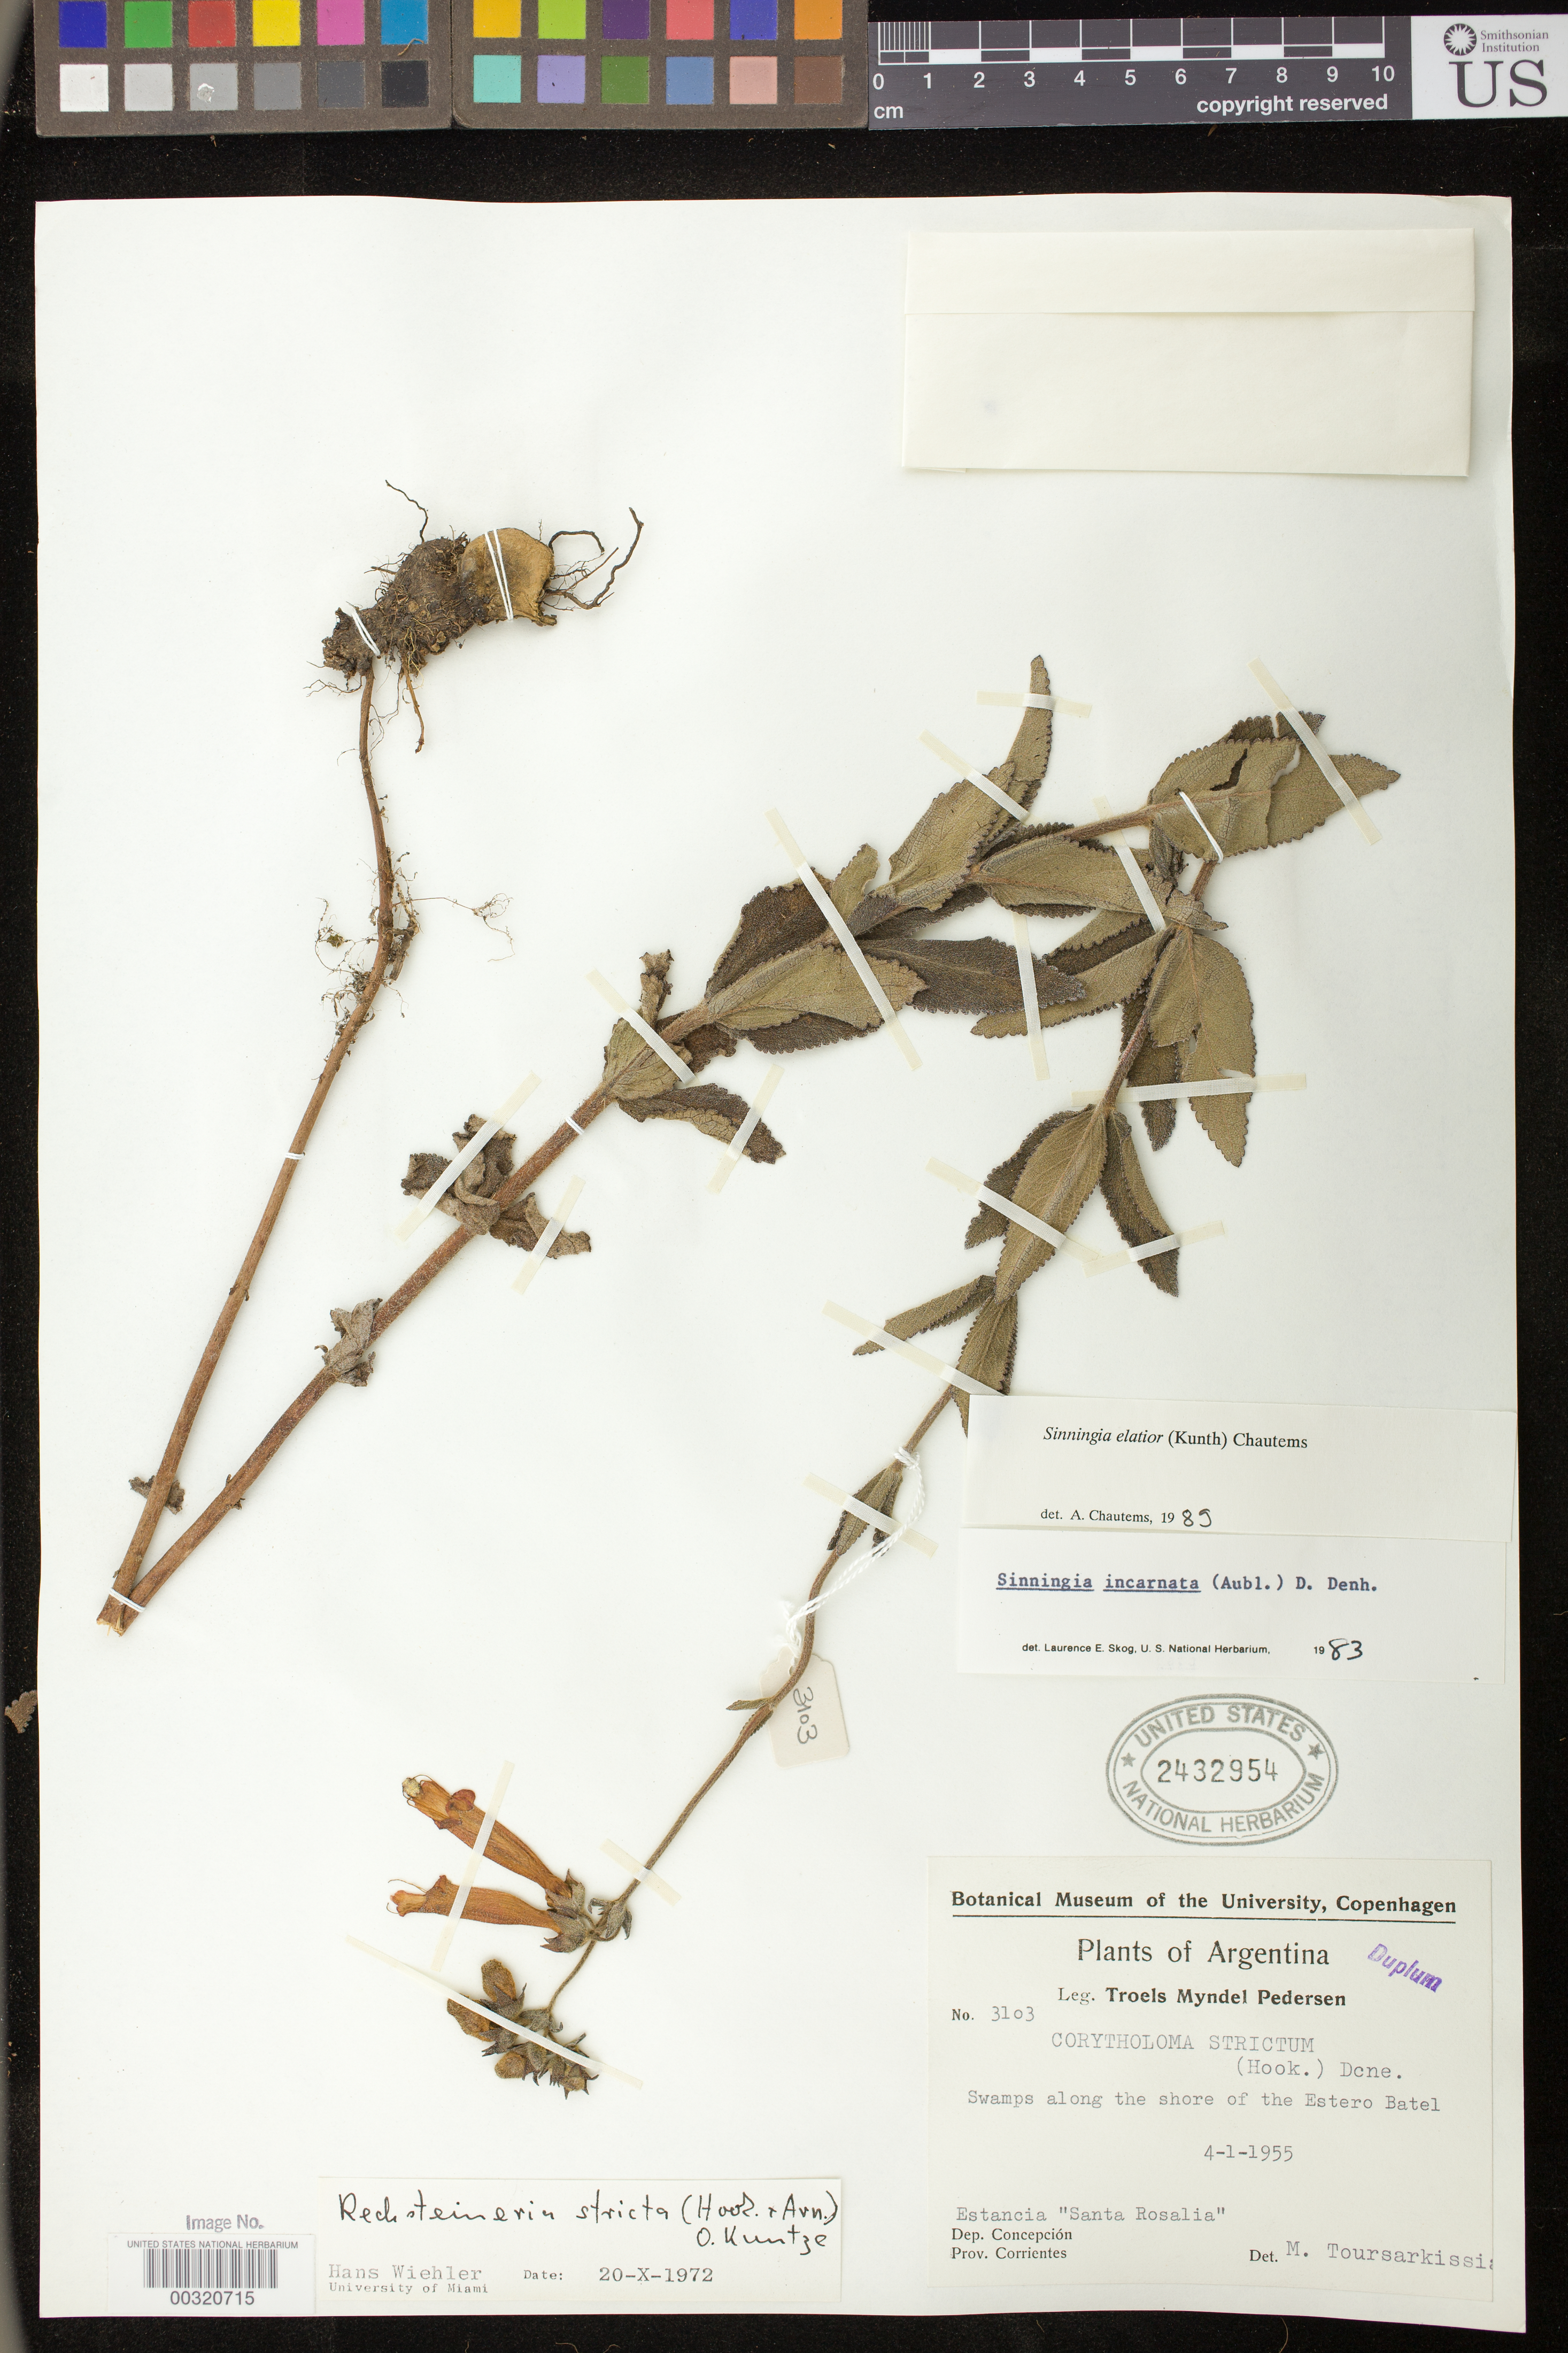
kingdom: Plantae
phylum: Tracheophyta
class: Magnoliopsida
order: Lamiales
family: Gesneriaceae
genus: Sinningia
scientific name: Sinningia elatior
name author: (Kunth) Chautems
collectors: T. M. Pedersen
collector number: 3103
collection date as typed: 04 Jan 1955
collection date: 1955-01-04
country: Argentina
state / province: Corrientes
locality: Dept. Concepcion, estancia "Santa Rosalia", estero Batel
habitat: swamps along shore of estero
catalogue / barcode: US 2432954